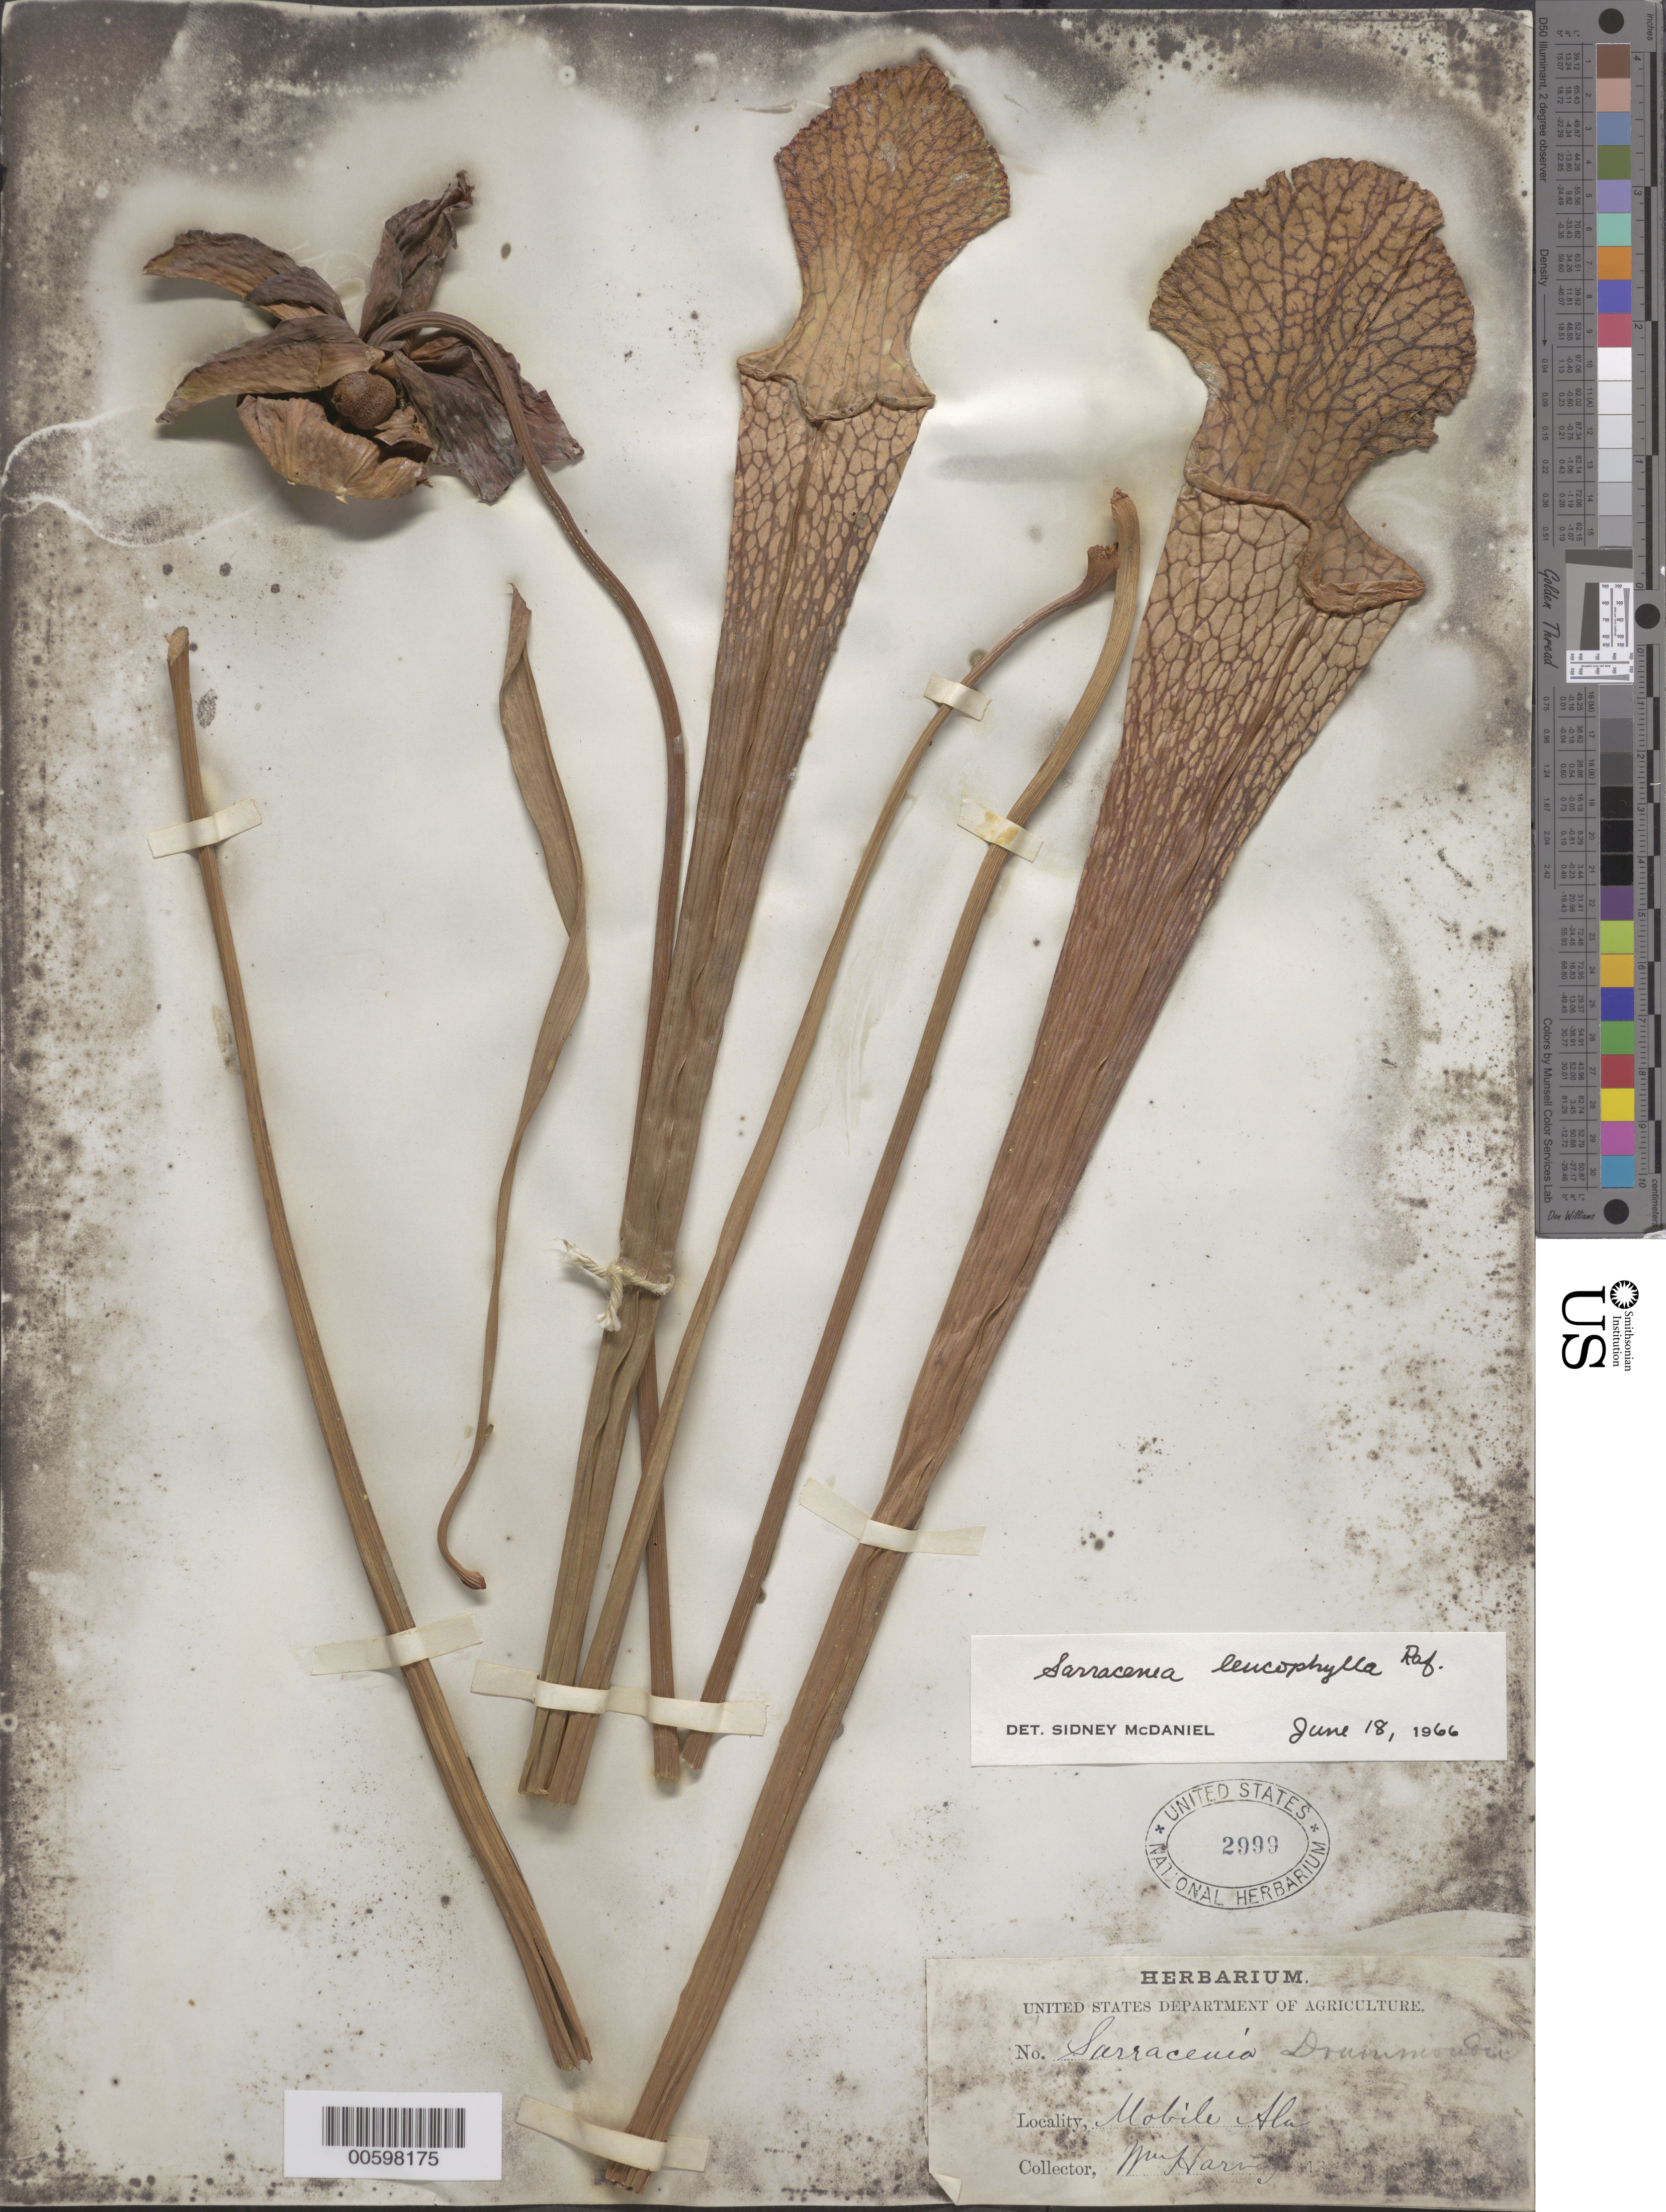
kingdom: Plantae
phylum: Tracheophyta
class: Magnoliopsida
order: Ericales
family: Sarraceniaceae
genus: Sarracenia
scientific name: Sarracenia leucophylla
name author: Raf.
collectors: W. Harvey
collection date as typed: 18--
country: United States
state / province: Alabama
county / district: Mobile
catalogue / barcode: US 2999